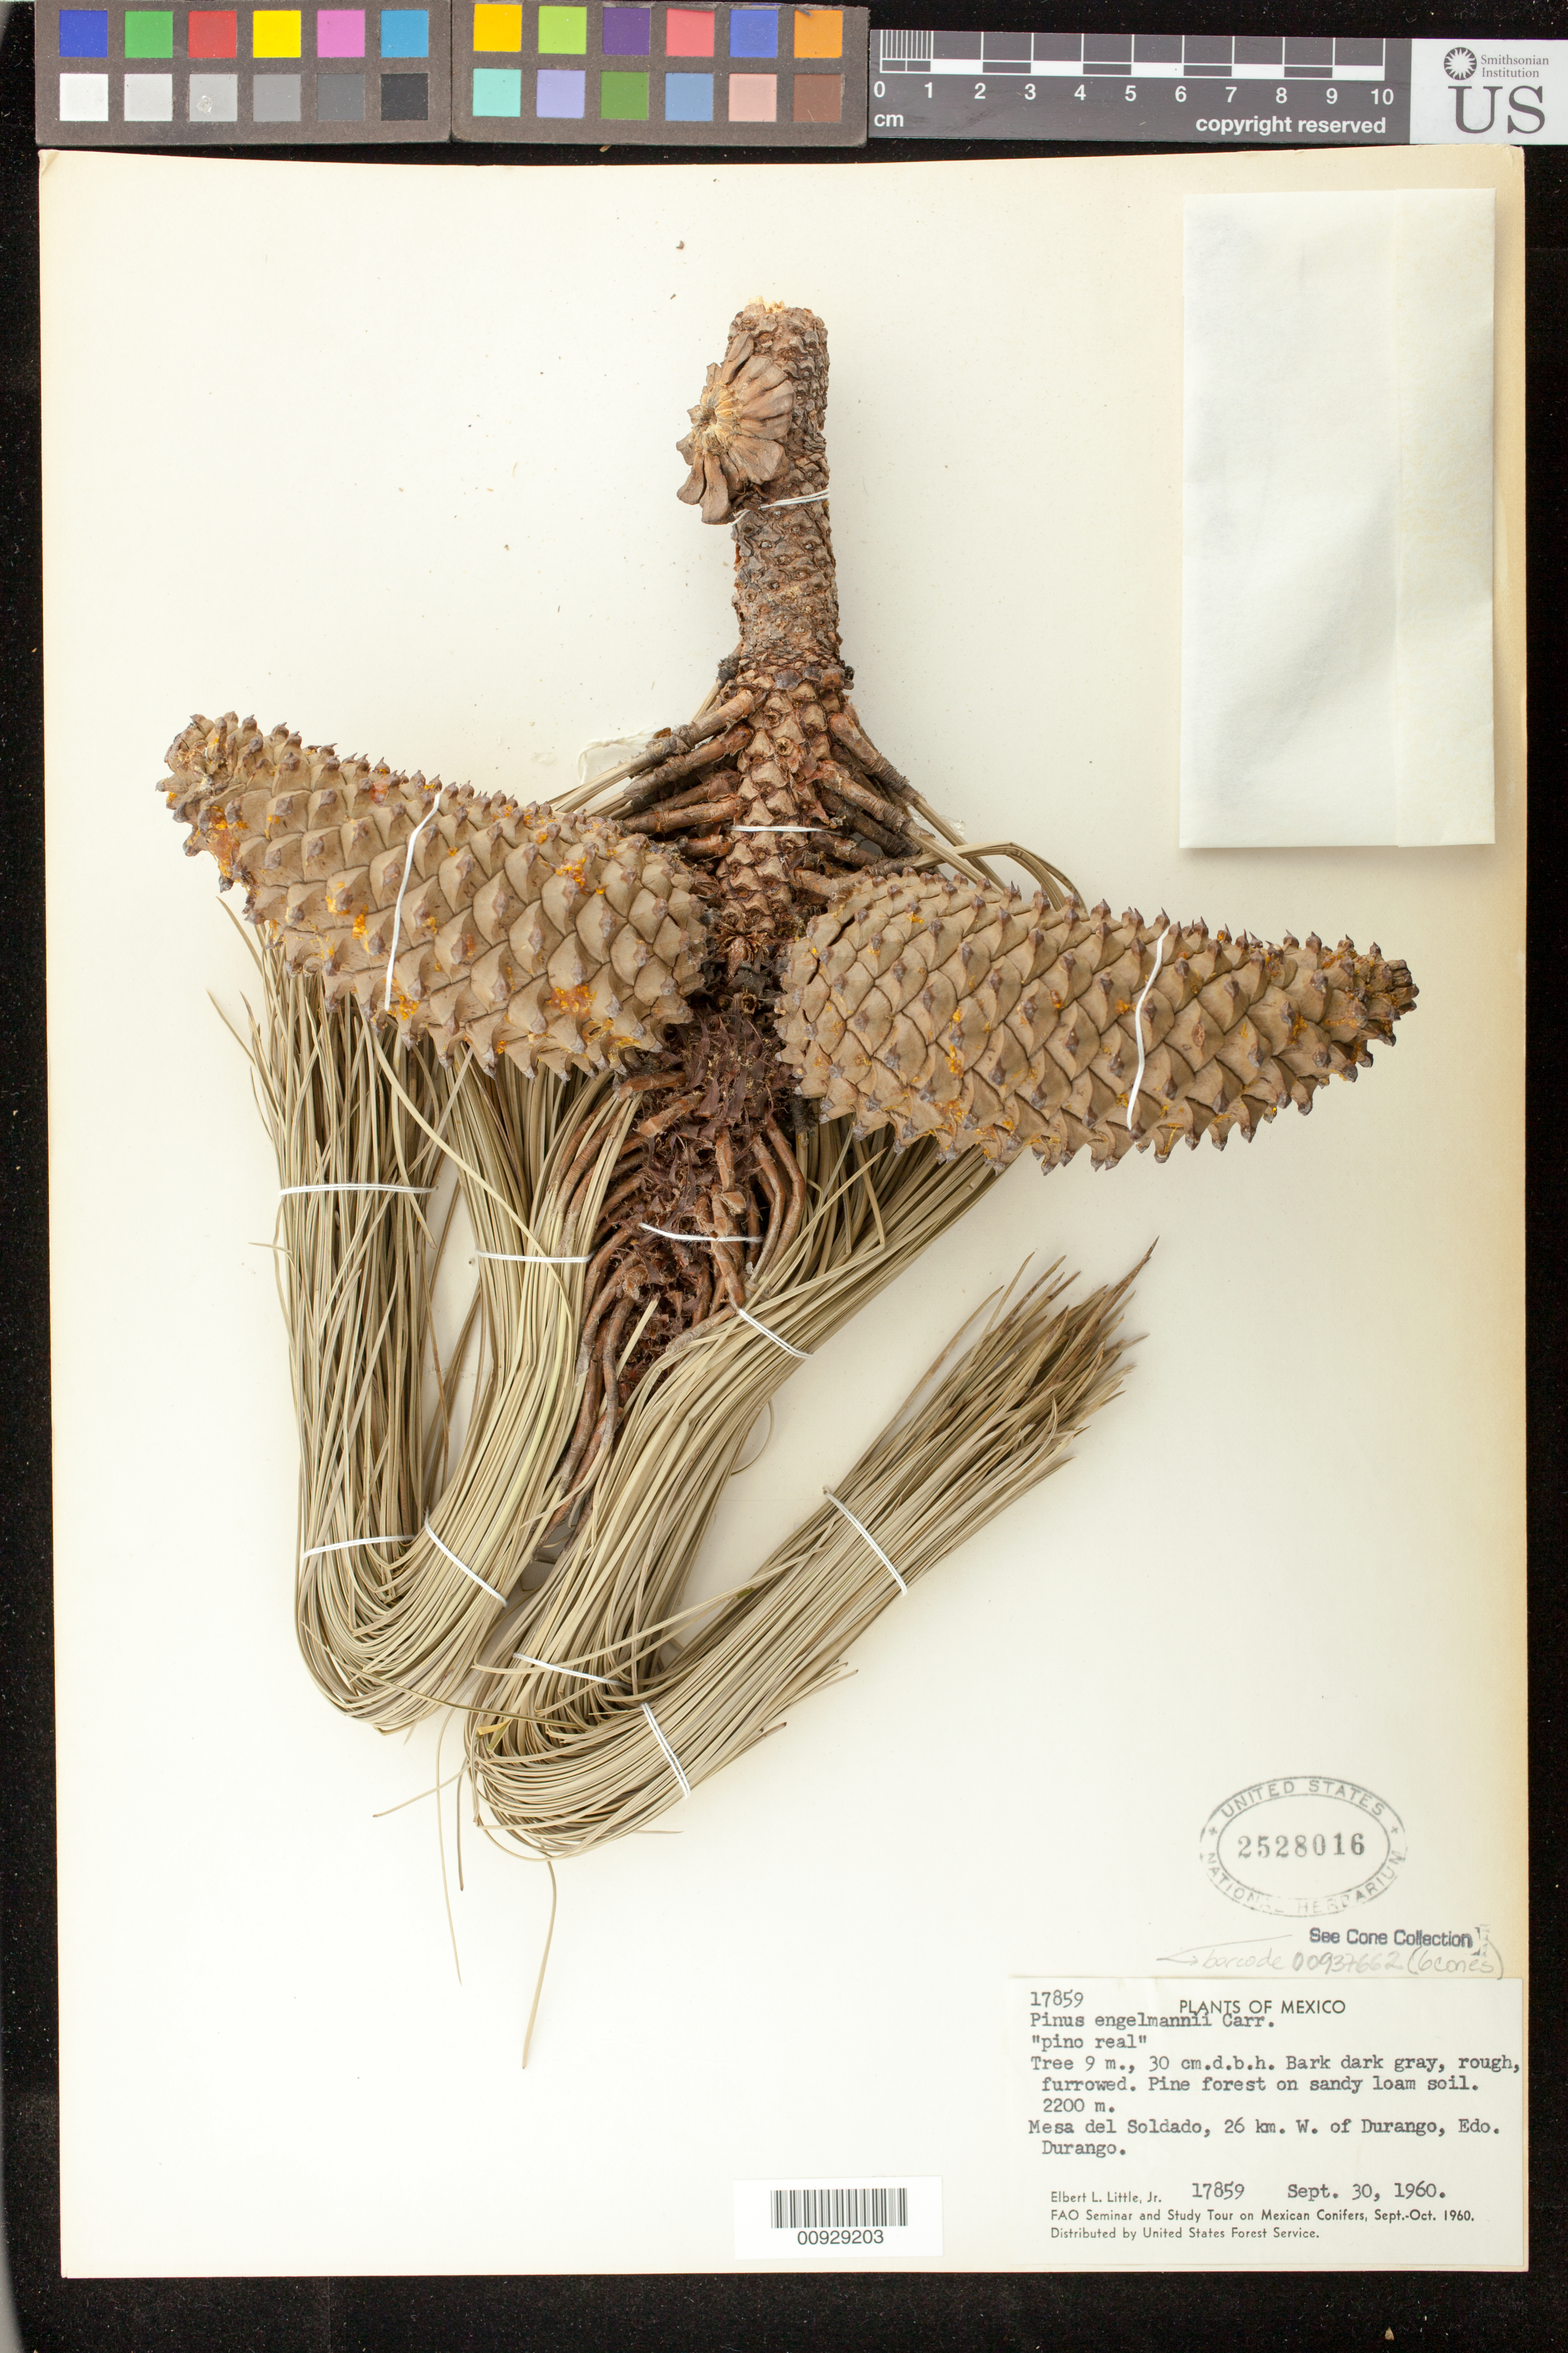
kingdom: Plantae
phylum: Tracheophyta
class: Pinopsida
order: Pinales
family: Pinaceae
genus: Pinus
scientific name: Pinus engelmannii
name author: Carrière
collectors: E. L. Little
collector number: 17859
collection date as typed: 30 Sep 1960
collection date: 1960-09-30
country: Mexico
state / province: Durango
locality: Mesa del Soldado, 26 km. W of Durango.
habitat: Pine forest on sandy loam soil.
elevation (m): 2200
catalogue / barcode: US 2528016